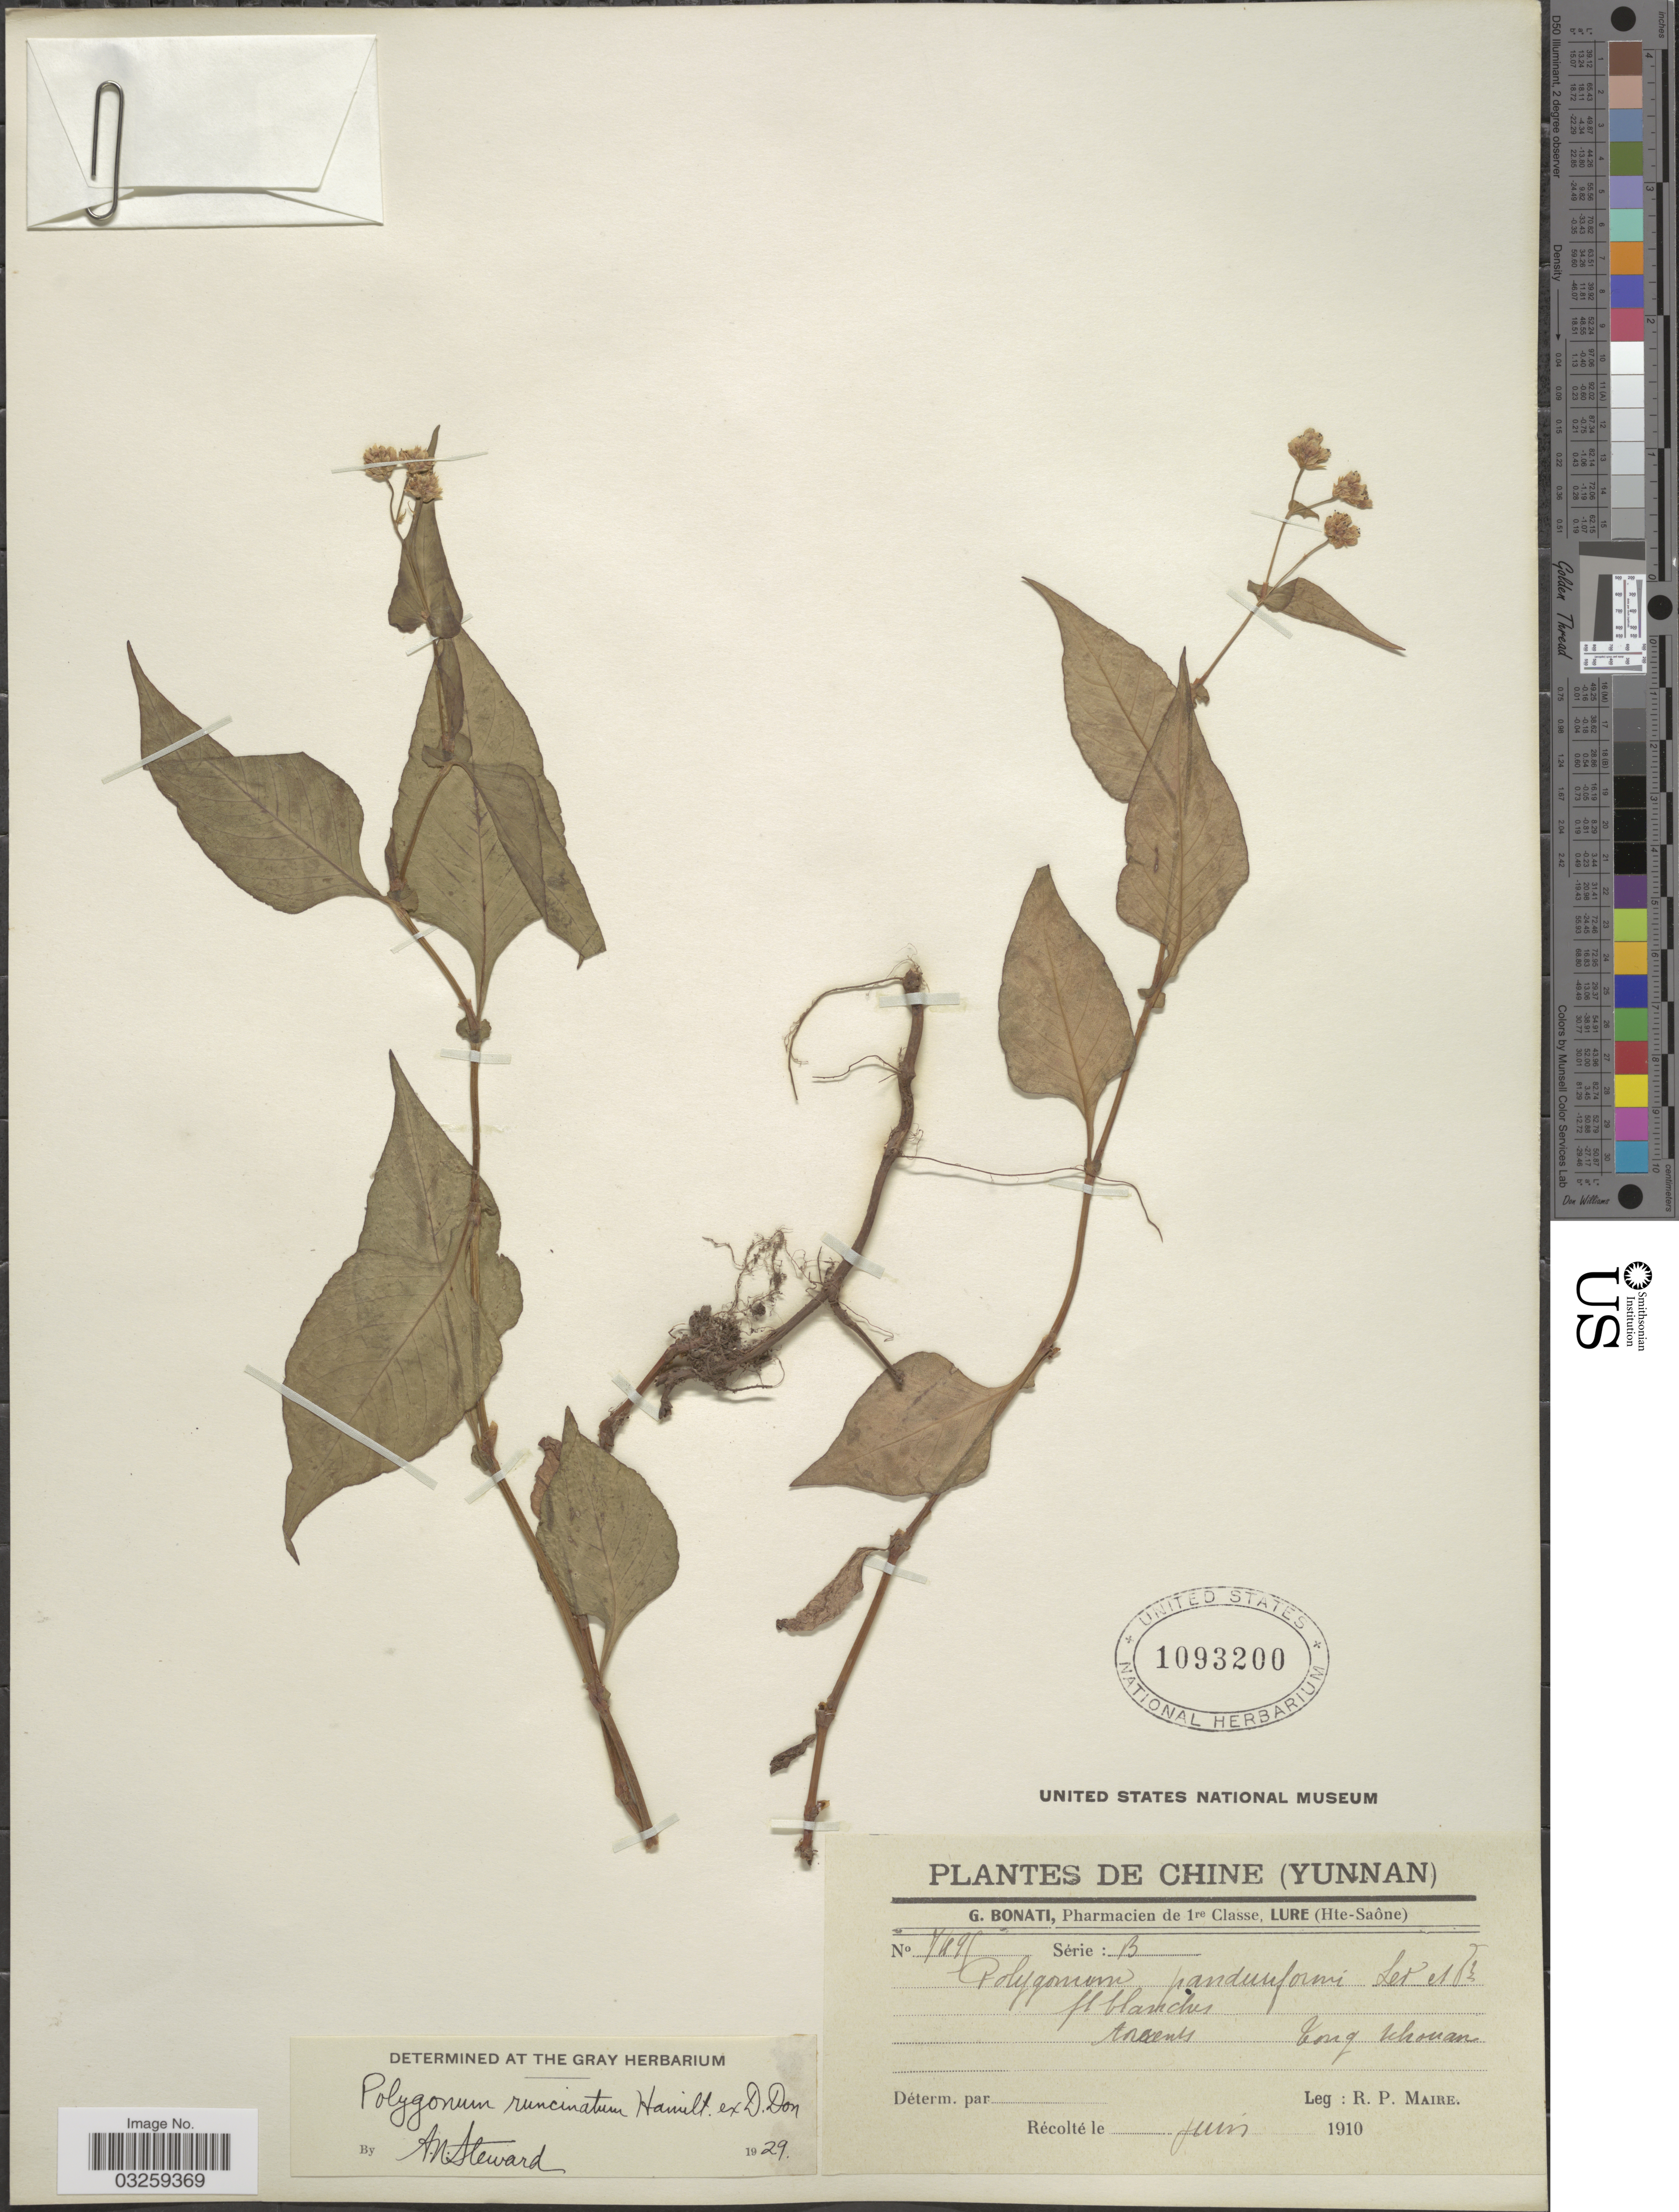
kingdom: Plantae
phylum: Tracheophyta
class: Magnoliopsida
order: Caryophyllales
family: Polygonaceae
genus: Polygonum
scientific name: Polygonum runcinatum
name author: Buch.-Ham. ex D. Don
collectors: R.-P. Maire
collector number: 7495*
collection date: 1910-06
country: China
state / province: Yunnan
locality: Tong Tchouan.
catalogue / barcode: US 1093200